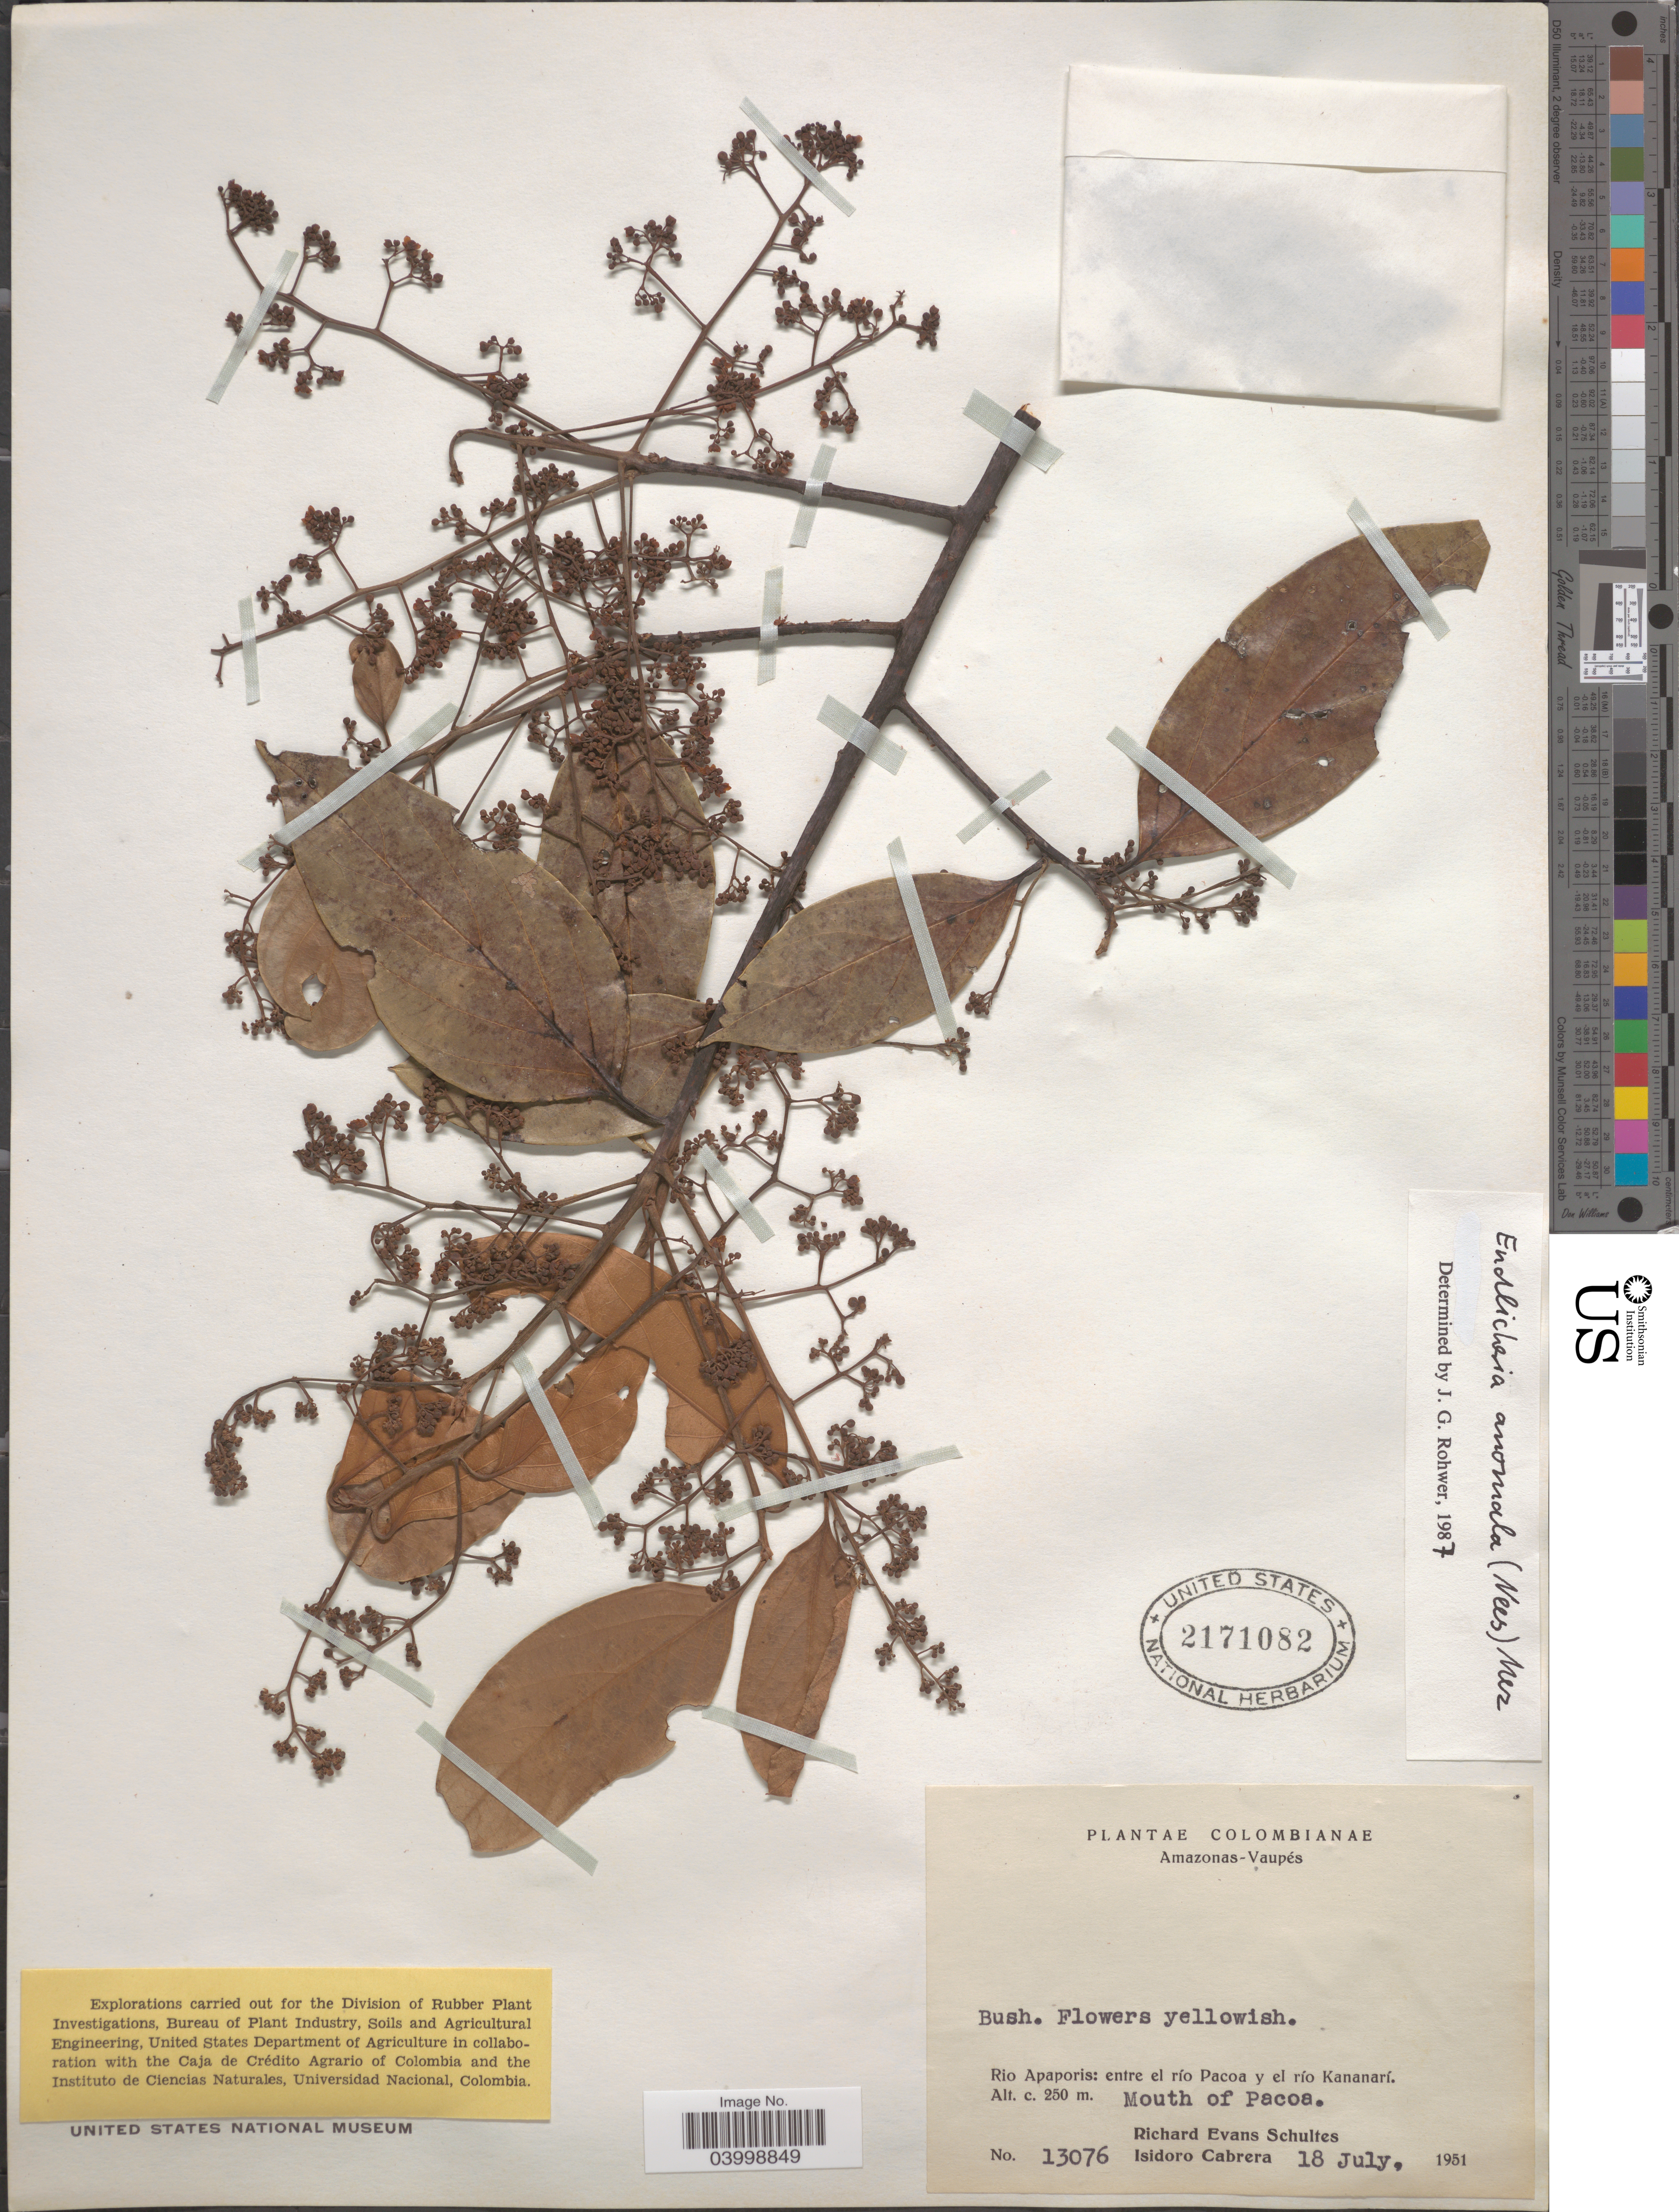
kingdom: Plantae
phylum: Tracheophyta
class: Magnoliopsida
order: Laurales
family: Lauraceae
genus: Endlicheria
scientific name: Endlicheria anomala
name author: Nees ex Meisn.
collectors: R. E. Schultes & I. Cabrera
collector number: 13076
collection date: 1951-07-18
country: Colombia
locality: Amazonas - Vaupés. Río Apaporis: entre el río Pacoa y el río Kananarí. Soratama.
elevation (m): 250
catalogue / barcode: US 2171082